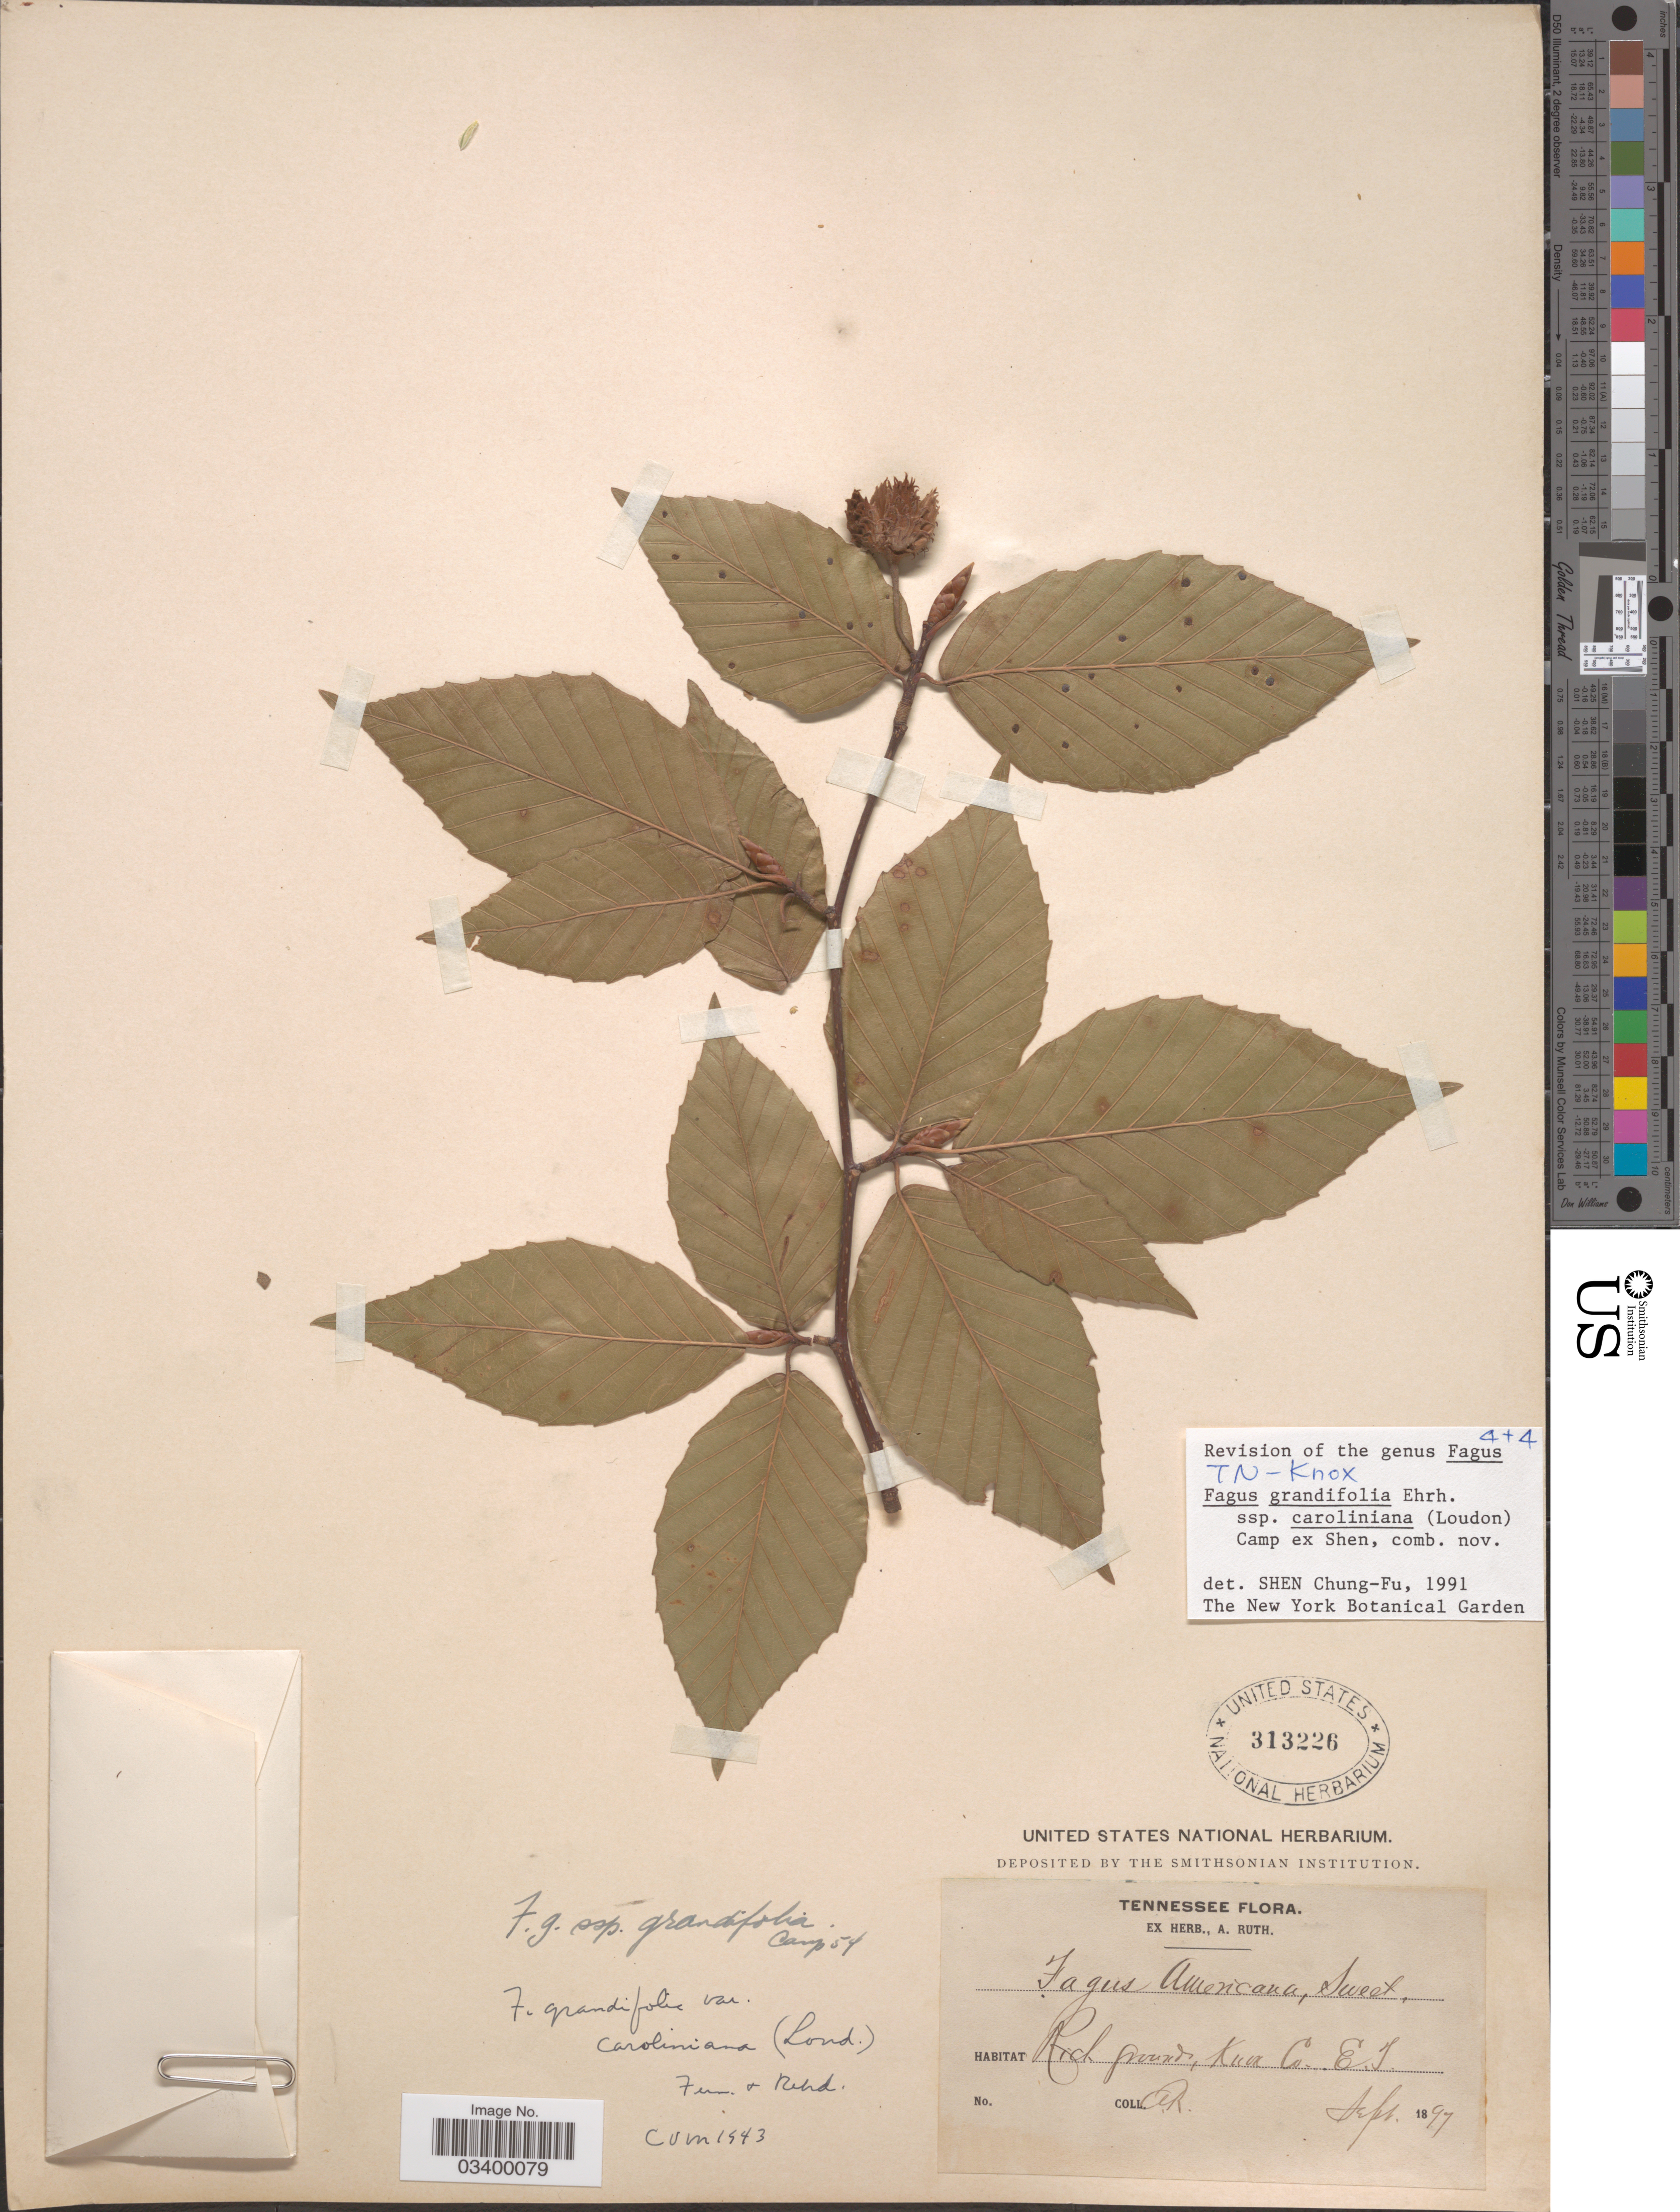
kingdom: Plantae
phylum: Tracheophyta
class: Magnoliopsida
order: Fagales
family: Fagaceae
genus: Fagus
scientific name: Fagus grandifolia subsp. caroliniana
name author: (Loudon) Fernald & Rehder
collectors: A. Ruth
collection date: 1897-09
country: United States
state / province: Tennessee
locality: Rich grounds, Knox Co. E.T.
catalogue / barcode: US 313226